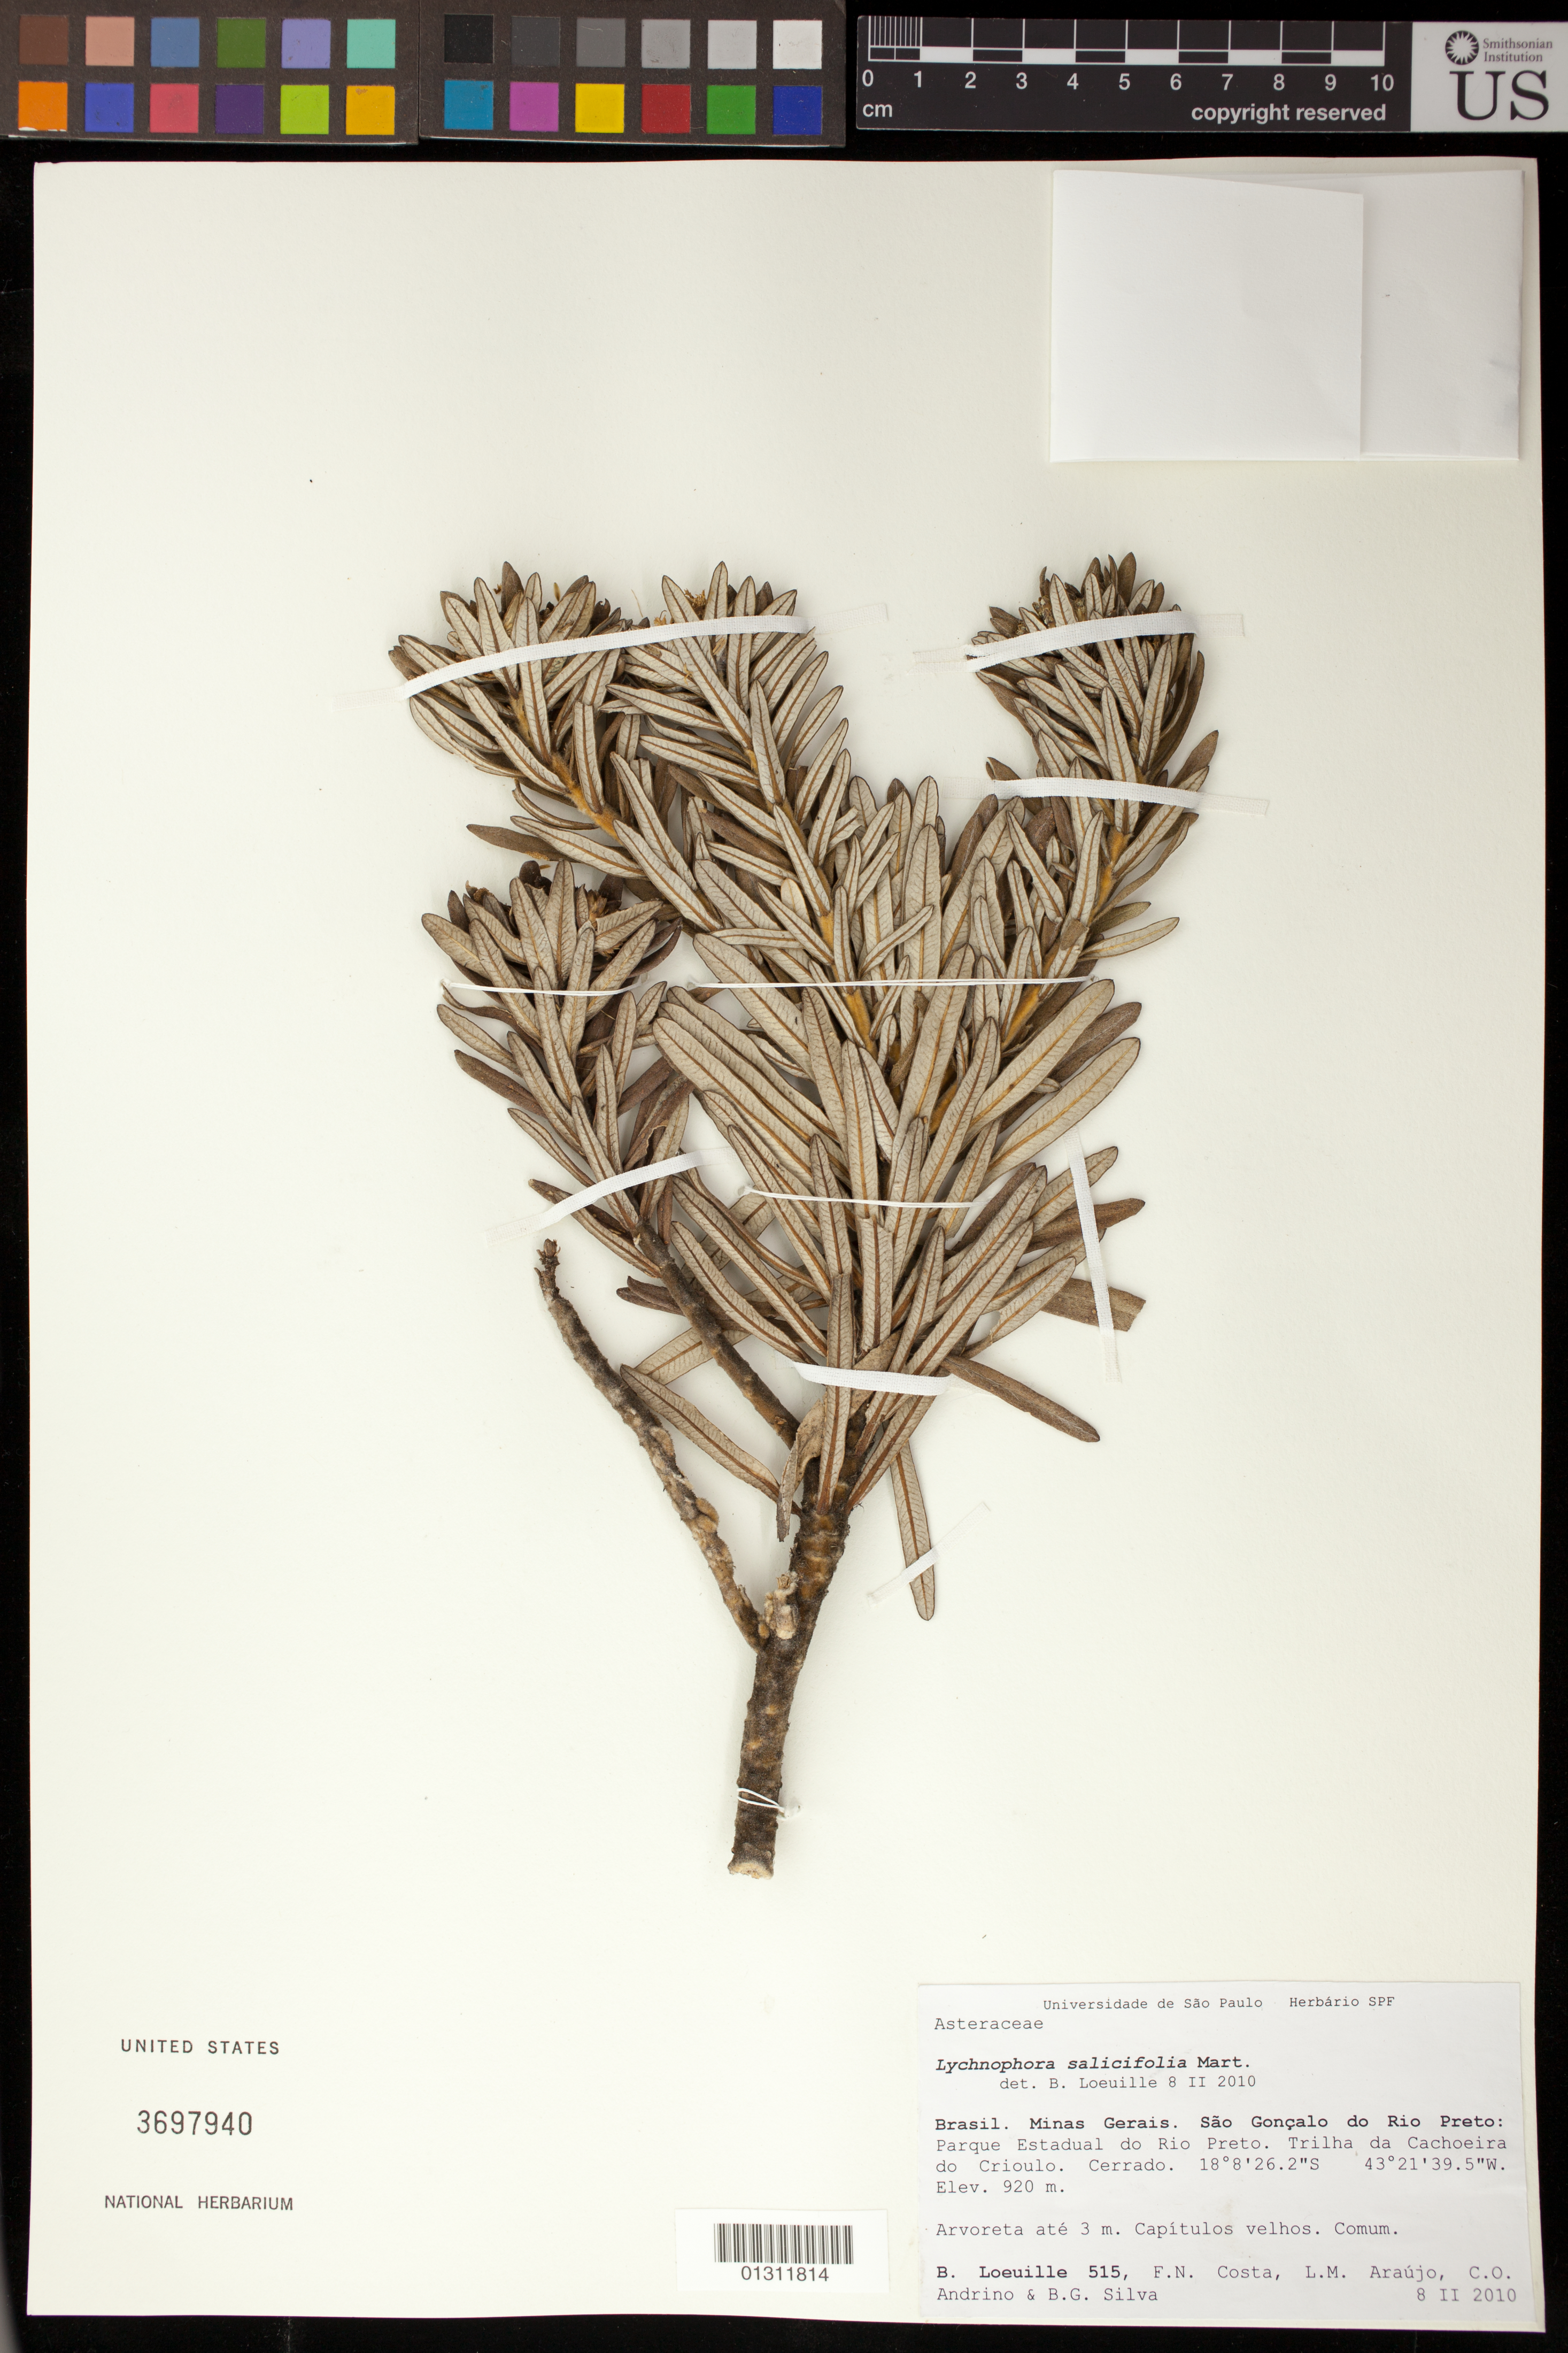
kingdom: Plantae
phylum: Tracheophyta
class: Magnoliopsida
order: Asterales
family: Asteraceae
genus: Lychnophora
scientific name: Lychnophora salicifolia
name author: Mart.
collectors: B. Loeuille, F. N. Costa, L. Araujo, C. Andrino & B. Silva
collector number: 515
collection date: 2010-02-08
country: Brazil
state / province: Minas Gerais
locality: Sao Concalo do Rio Preto: Parque Estadual do Rio Preto. Trilha da Cachoeria do Crioulo.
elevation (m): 920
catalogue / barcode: US 3697940